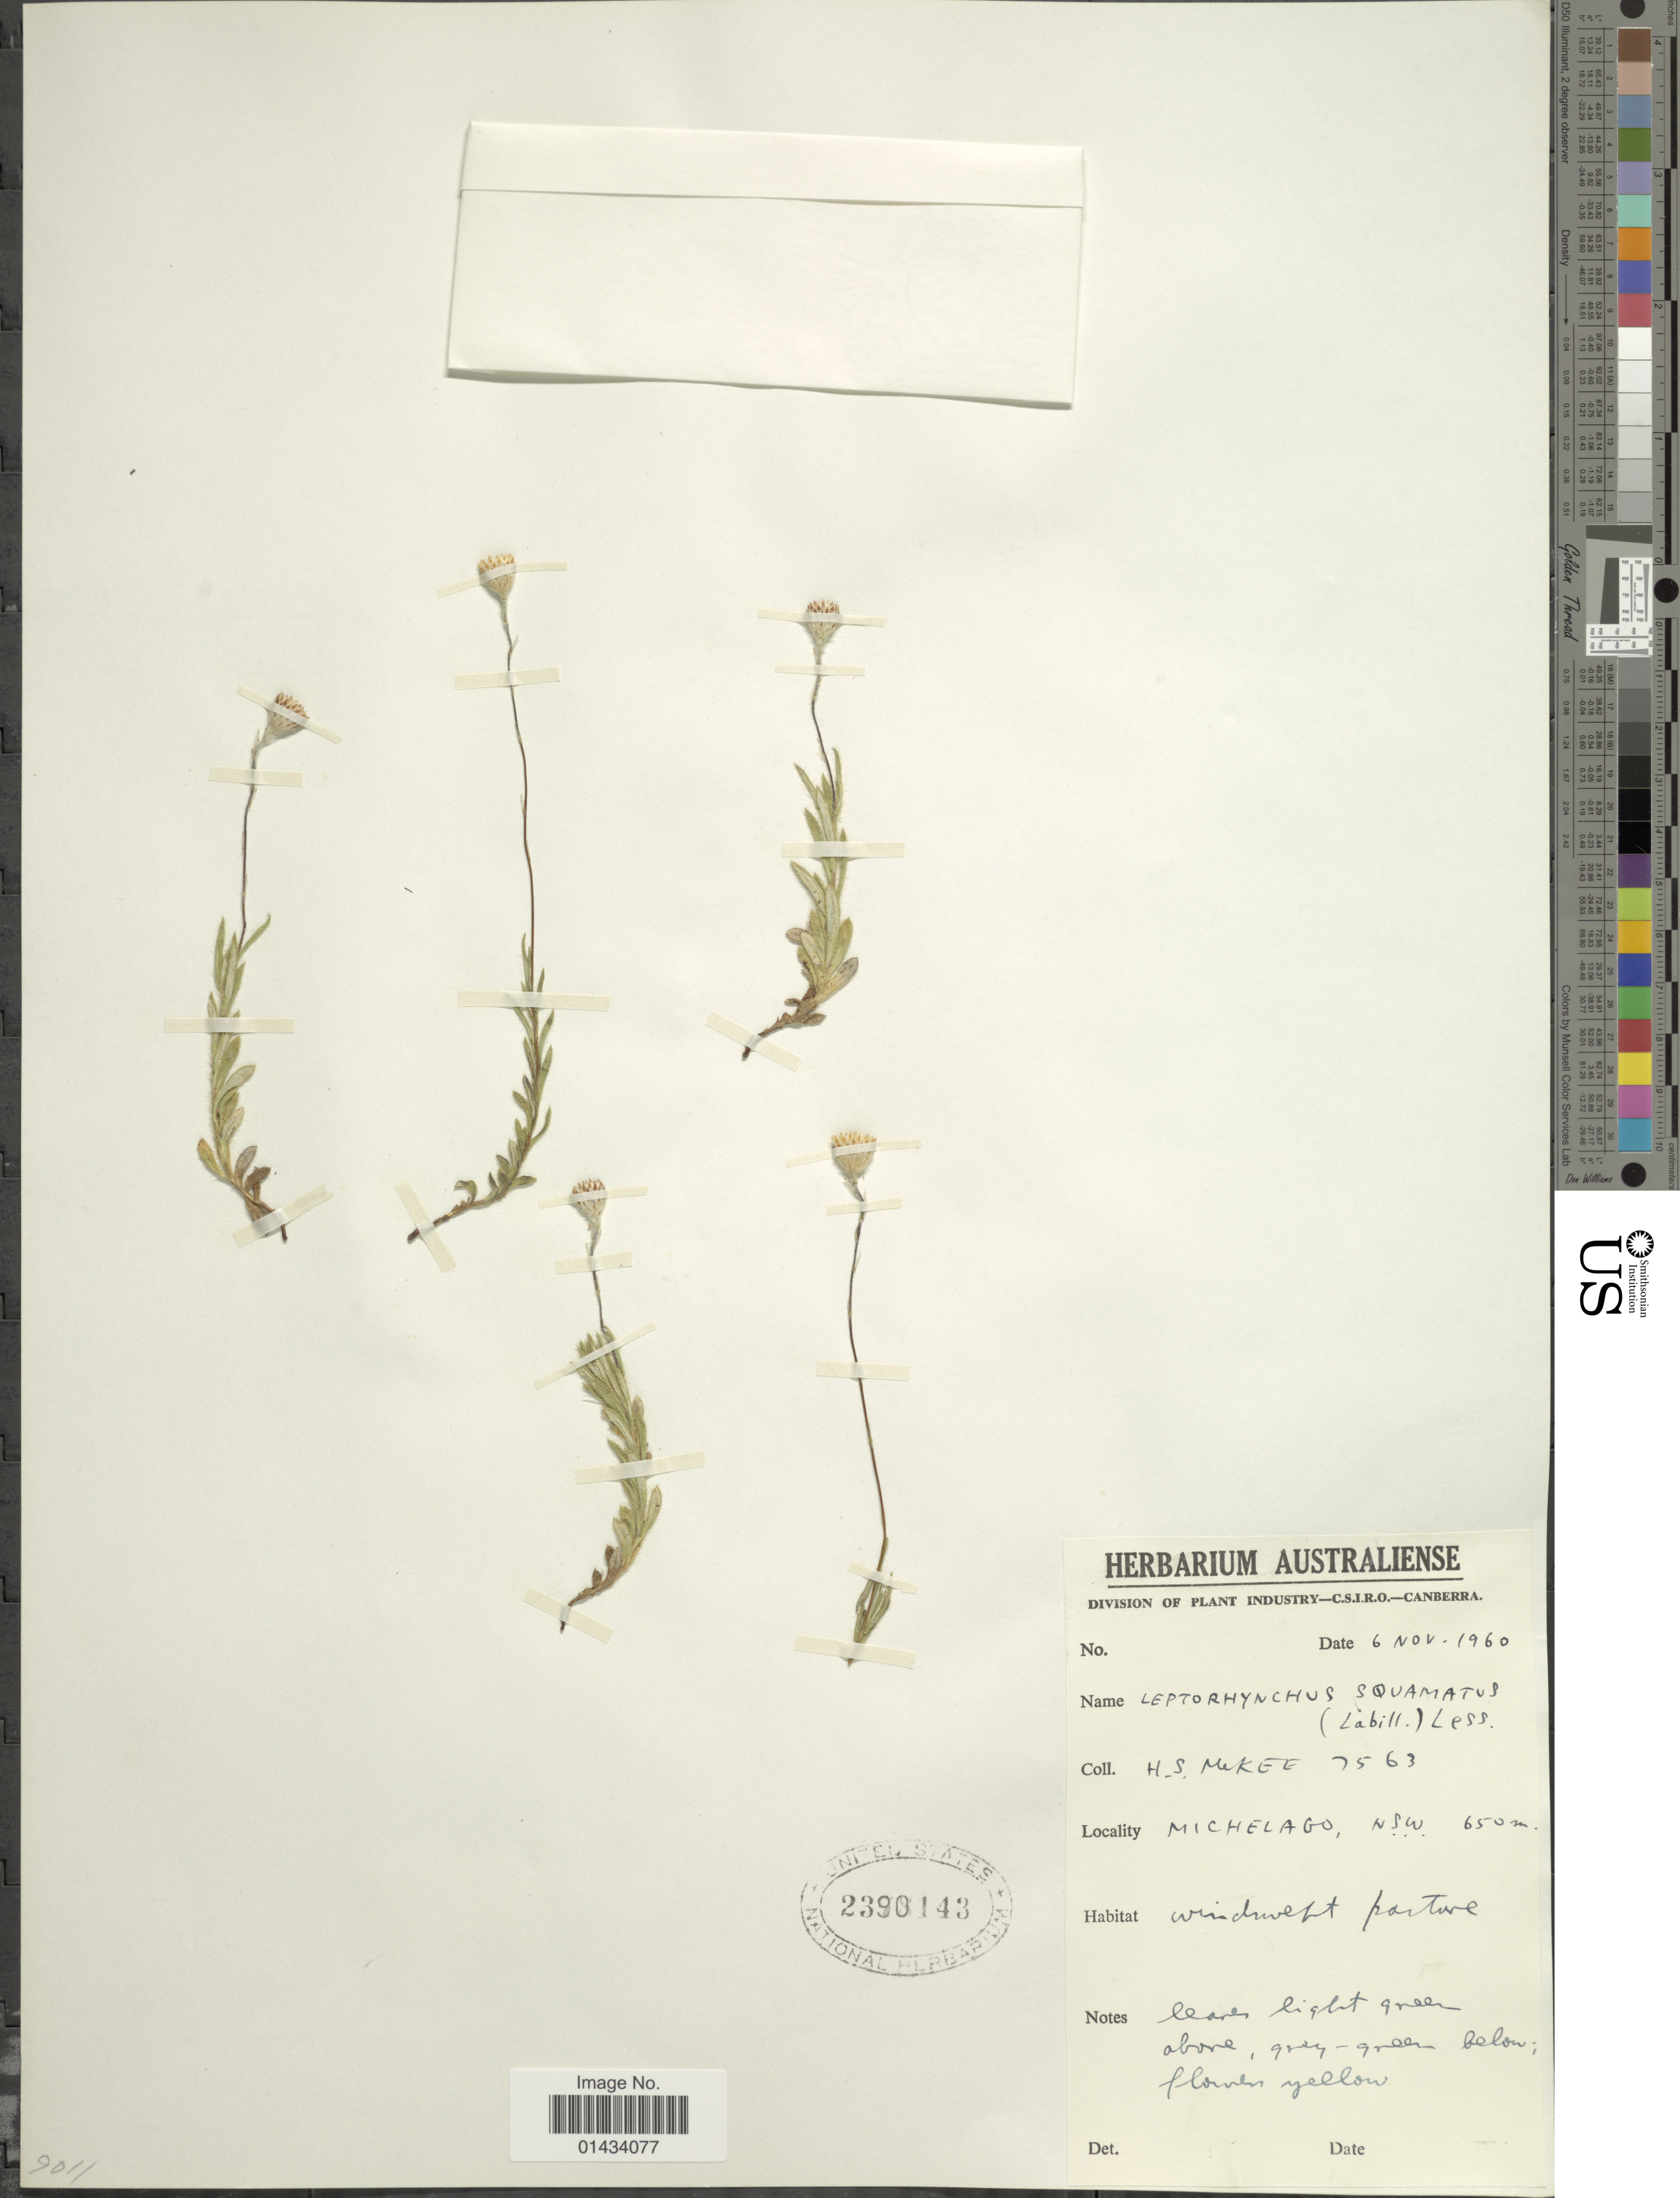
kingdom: Plantae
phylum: Tracheophyta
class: Magnoliopsida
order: Asterales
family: Asteraceae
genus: Leptorhynchos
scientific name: Leptorhynchos squamatus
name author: (Labill.) Less.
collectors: H. S. McKee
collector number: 7563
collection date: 1960-11-06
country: Australia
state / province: New South Wales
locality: Michelago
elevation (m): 650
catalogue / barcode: US 2390143